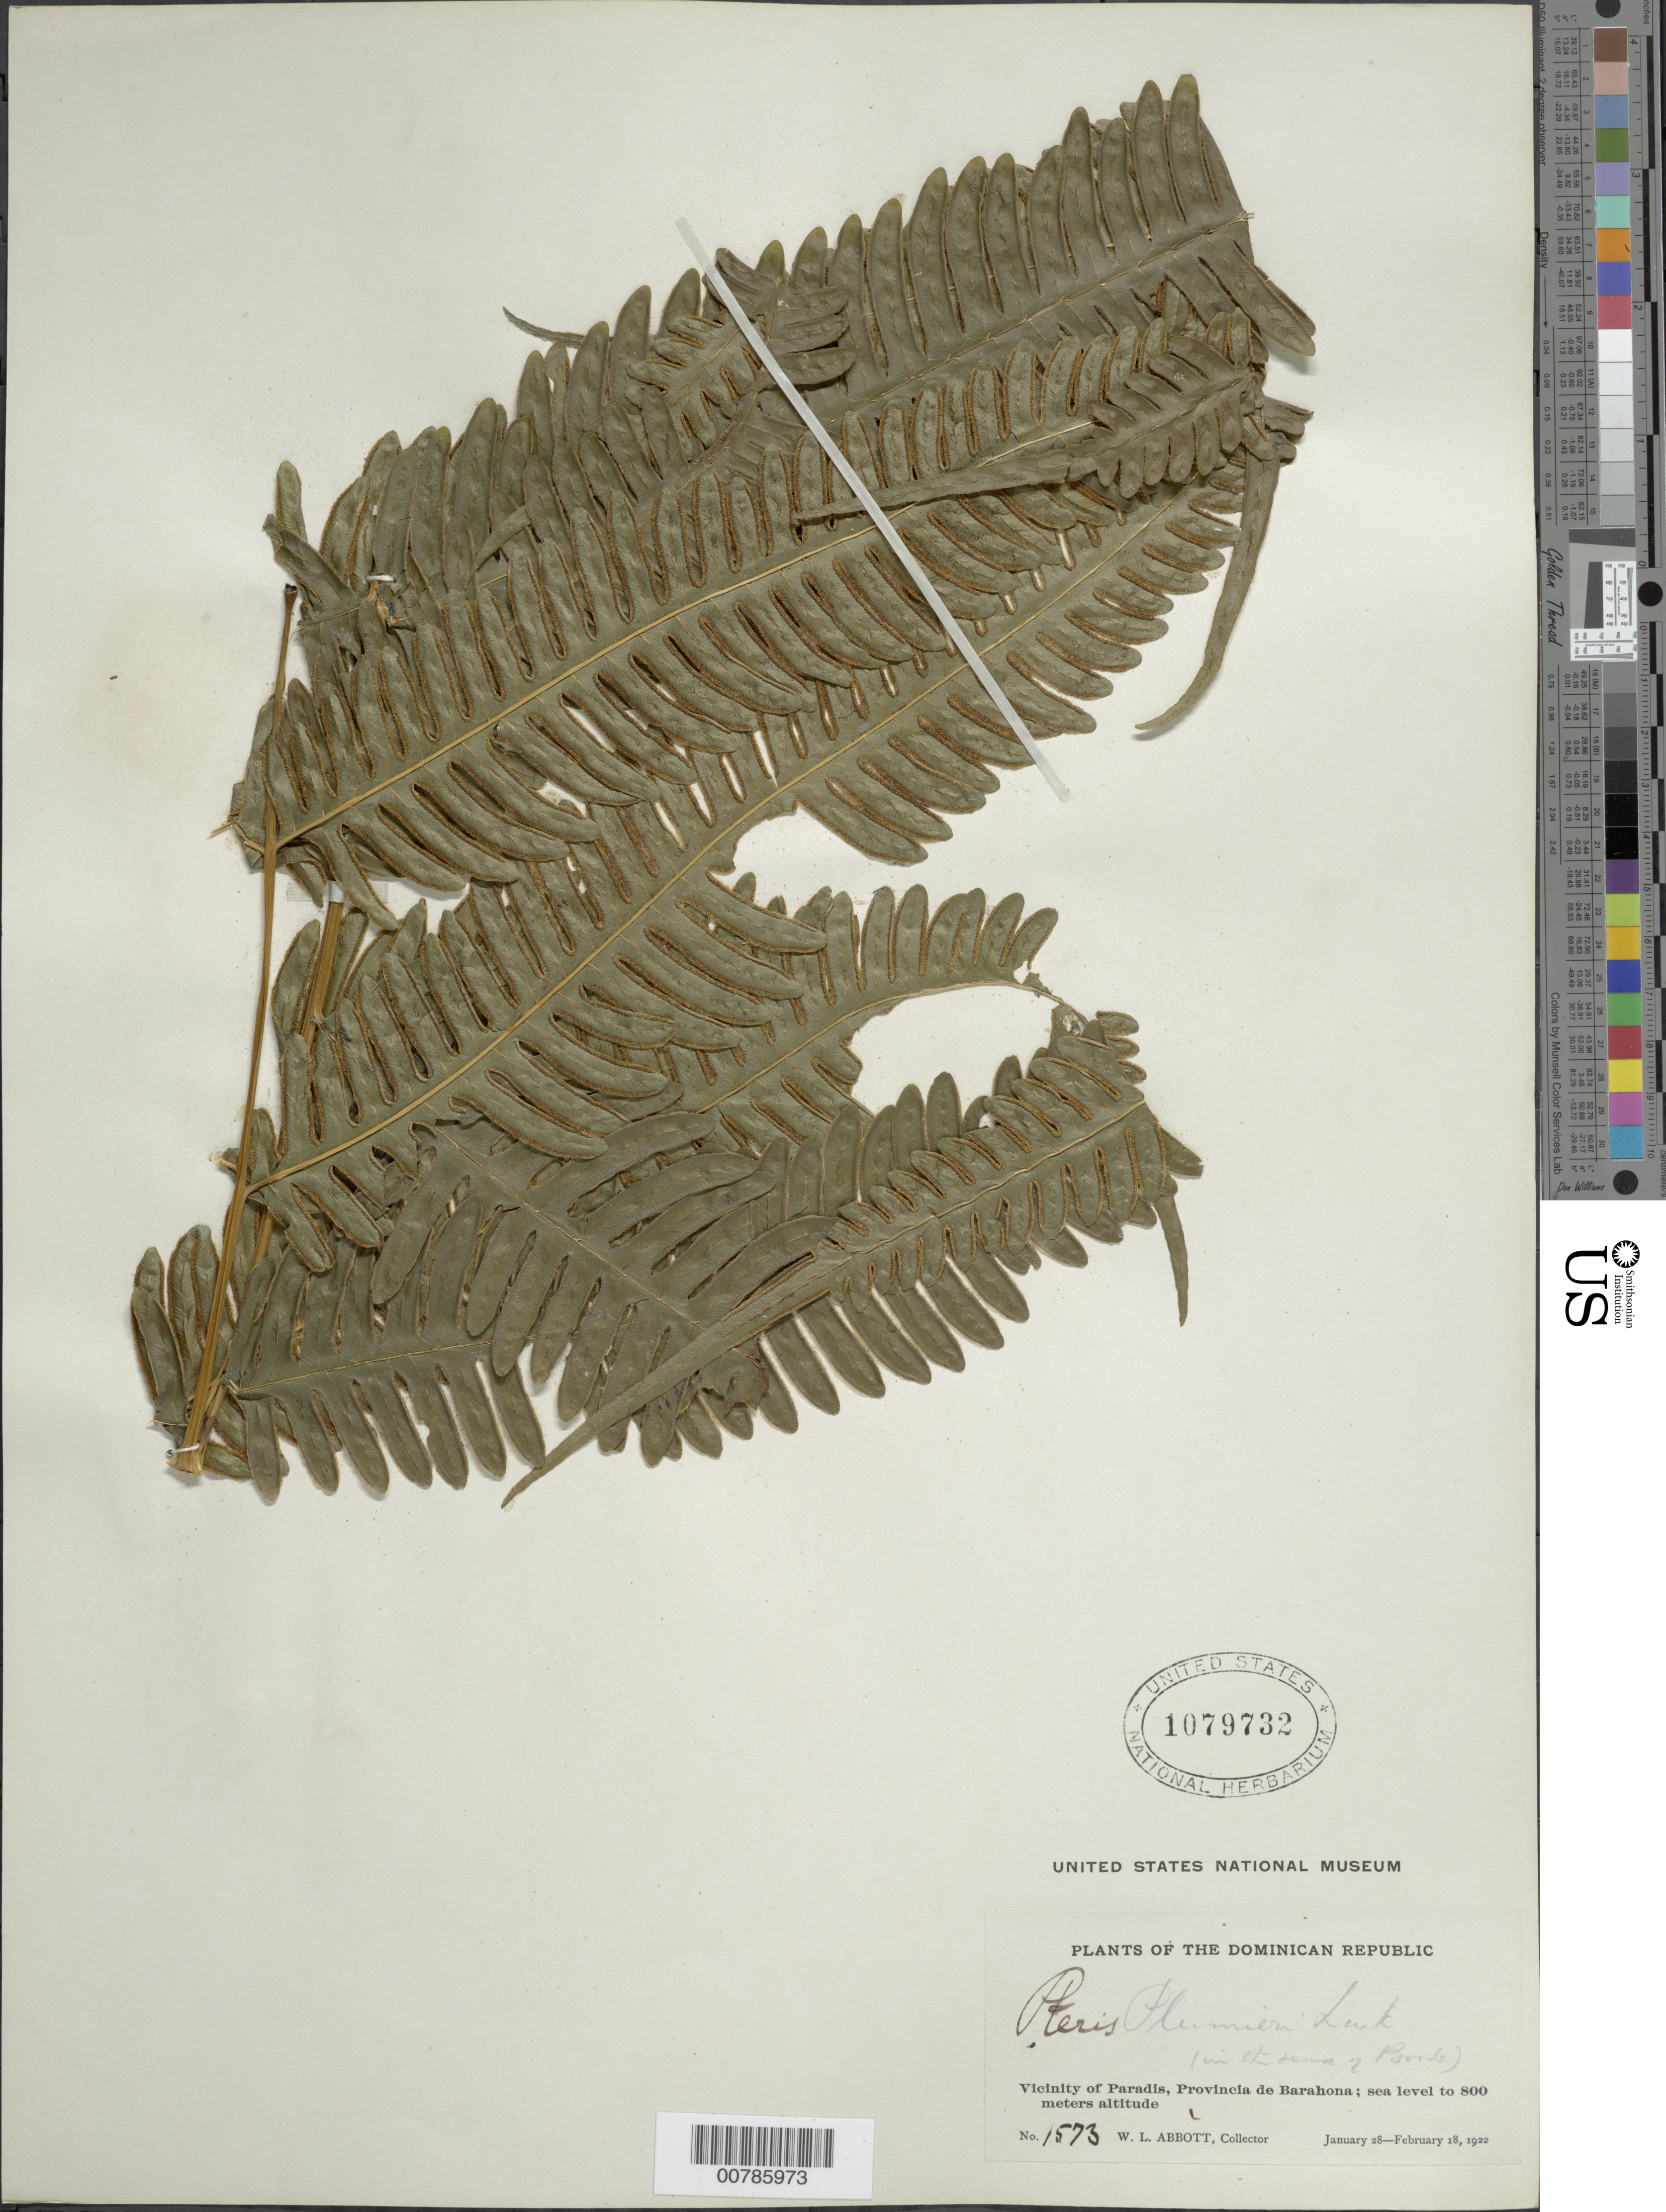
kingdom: Plantae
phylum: Tracheophyta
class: Polypodiopsida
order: Polypodiales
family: Pteridaceae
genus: Pteris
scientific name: Pteris quadriaurita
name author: Retz.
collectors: W. L. Abbott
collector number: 1573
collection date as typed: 28 Feb 1922 18 Feb 1922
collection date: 1922-02-18/1922-02-28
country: Dominican Republic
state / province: Barahona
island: Hispaniola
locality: Paradis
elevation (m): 0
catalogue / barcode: US 1079732